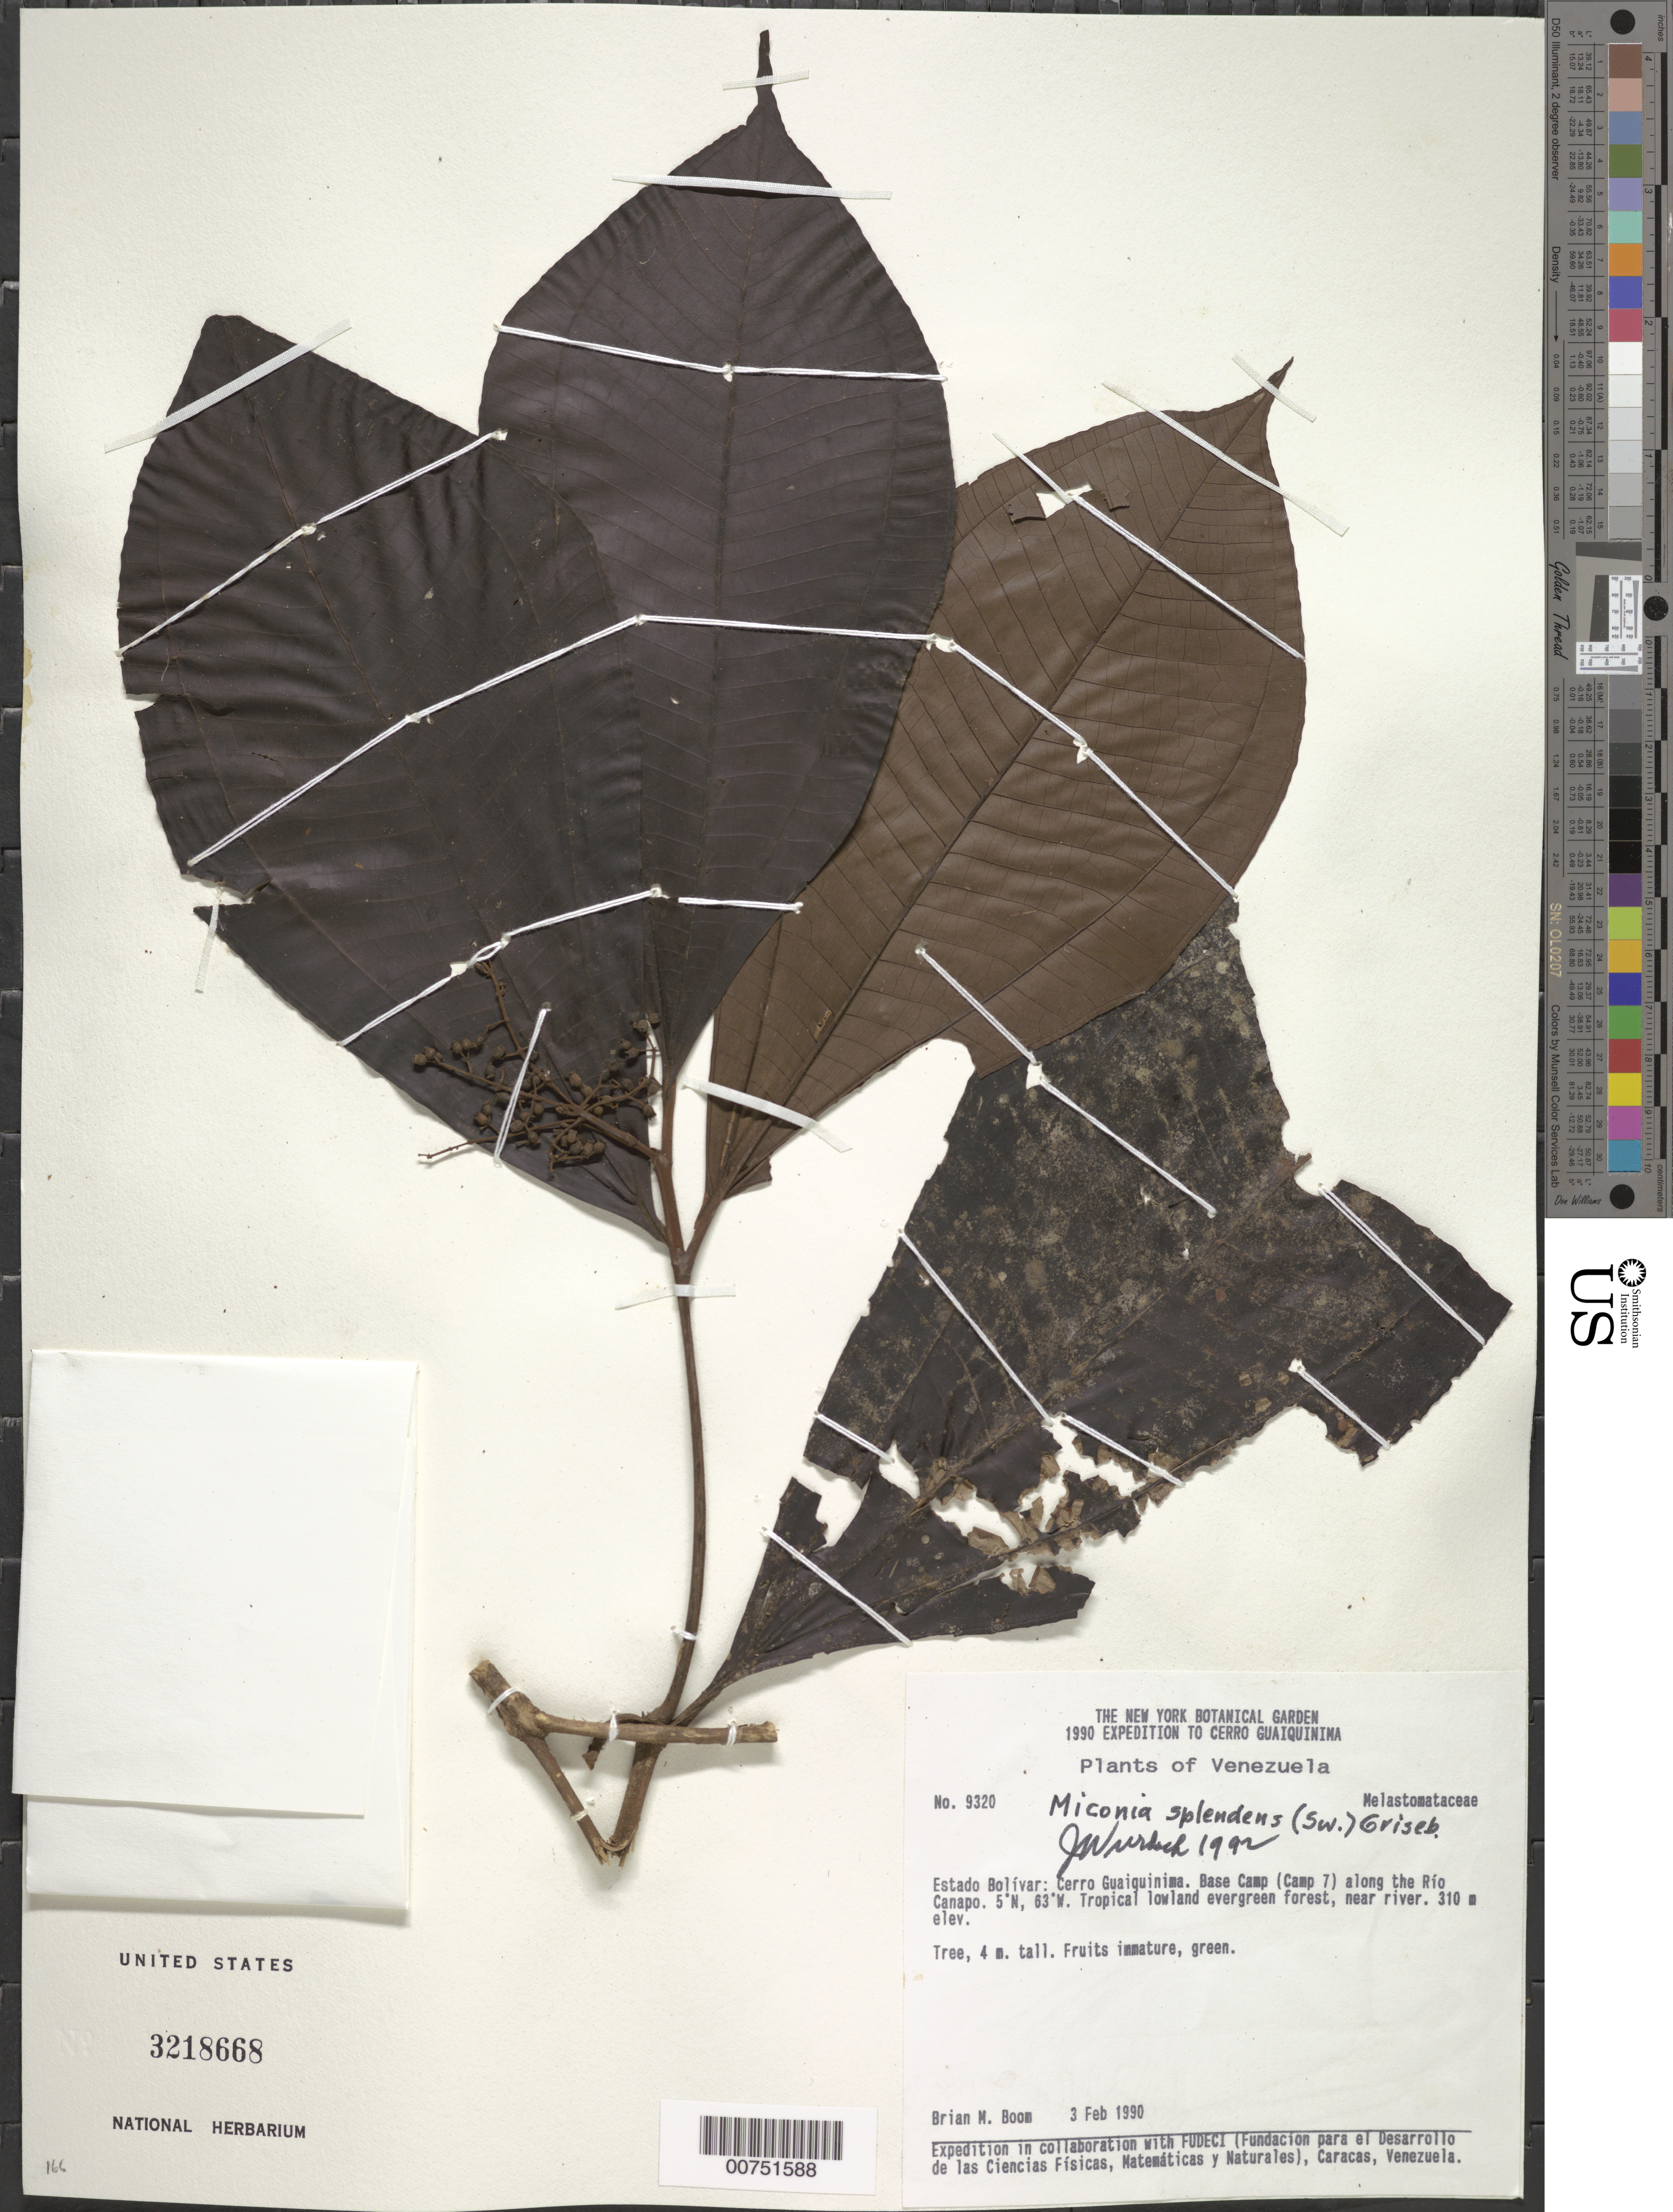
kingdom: Plantae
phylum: Tracheophyta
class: Magnoliopsida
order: Myrtales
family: Melastomataceae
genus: Miconia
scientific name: Miconia splendens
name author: (Sw.) Griseb.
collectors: B. M. Boom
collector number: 9320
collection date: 1990-02-03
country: Venezuela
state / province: Bolivar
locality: Cerro Guaiguinima. Base Camp (Camp 7) along the Río Canapo.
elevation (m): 310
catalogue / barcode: US 3218668